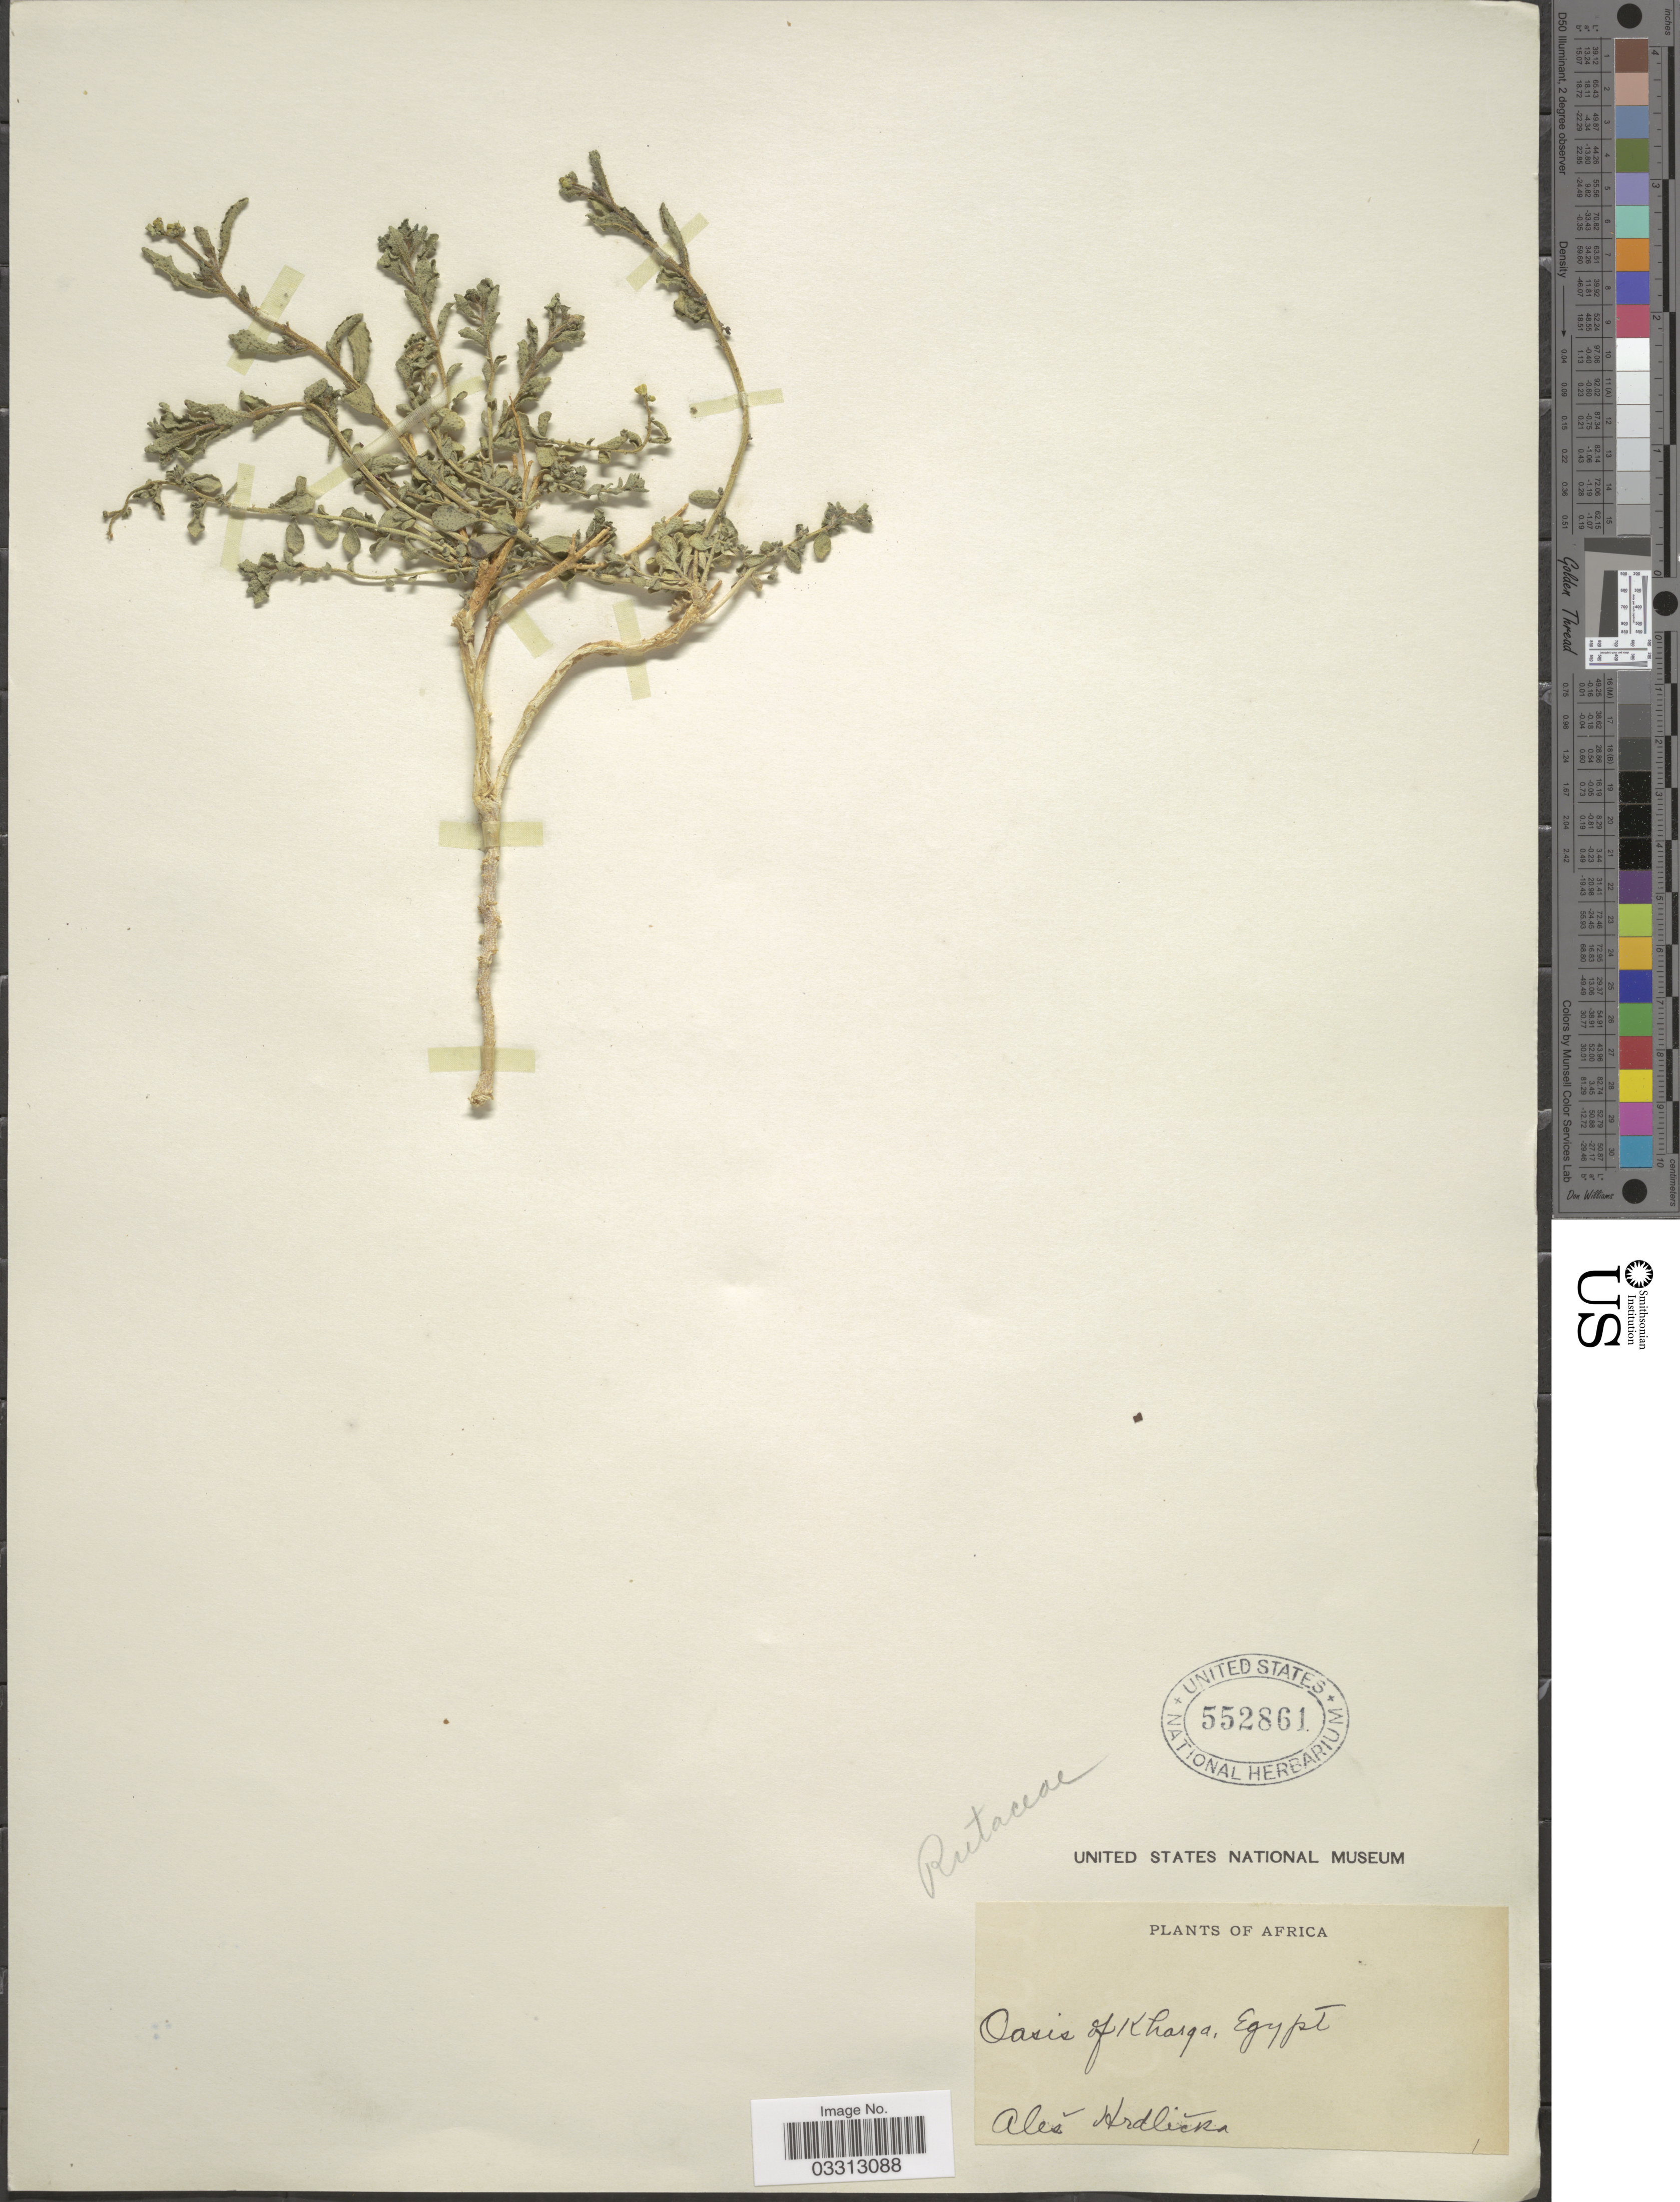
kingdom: Plantae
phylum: Tracheophyta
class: Magnoliopsida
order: Sapindales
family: Rutaceae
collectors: A. Hrdlicka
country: Egypt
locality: Oasis of Kharga.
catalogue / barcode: US 552861